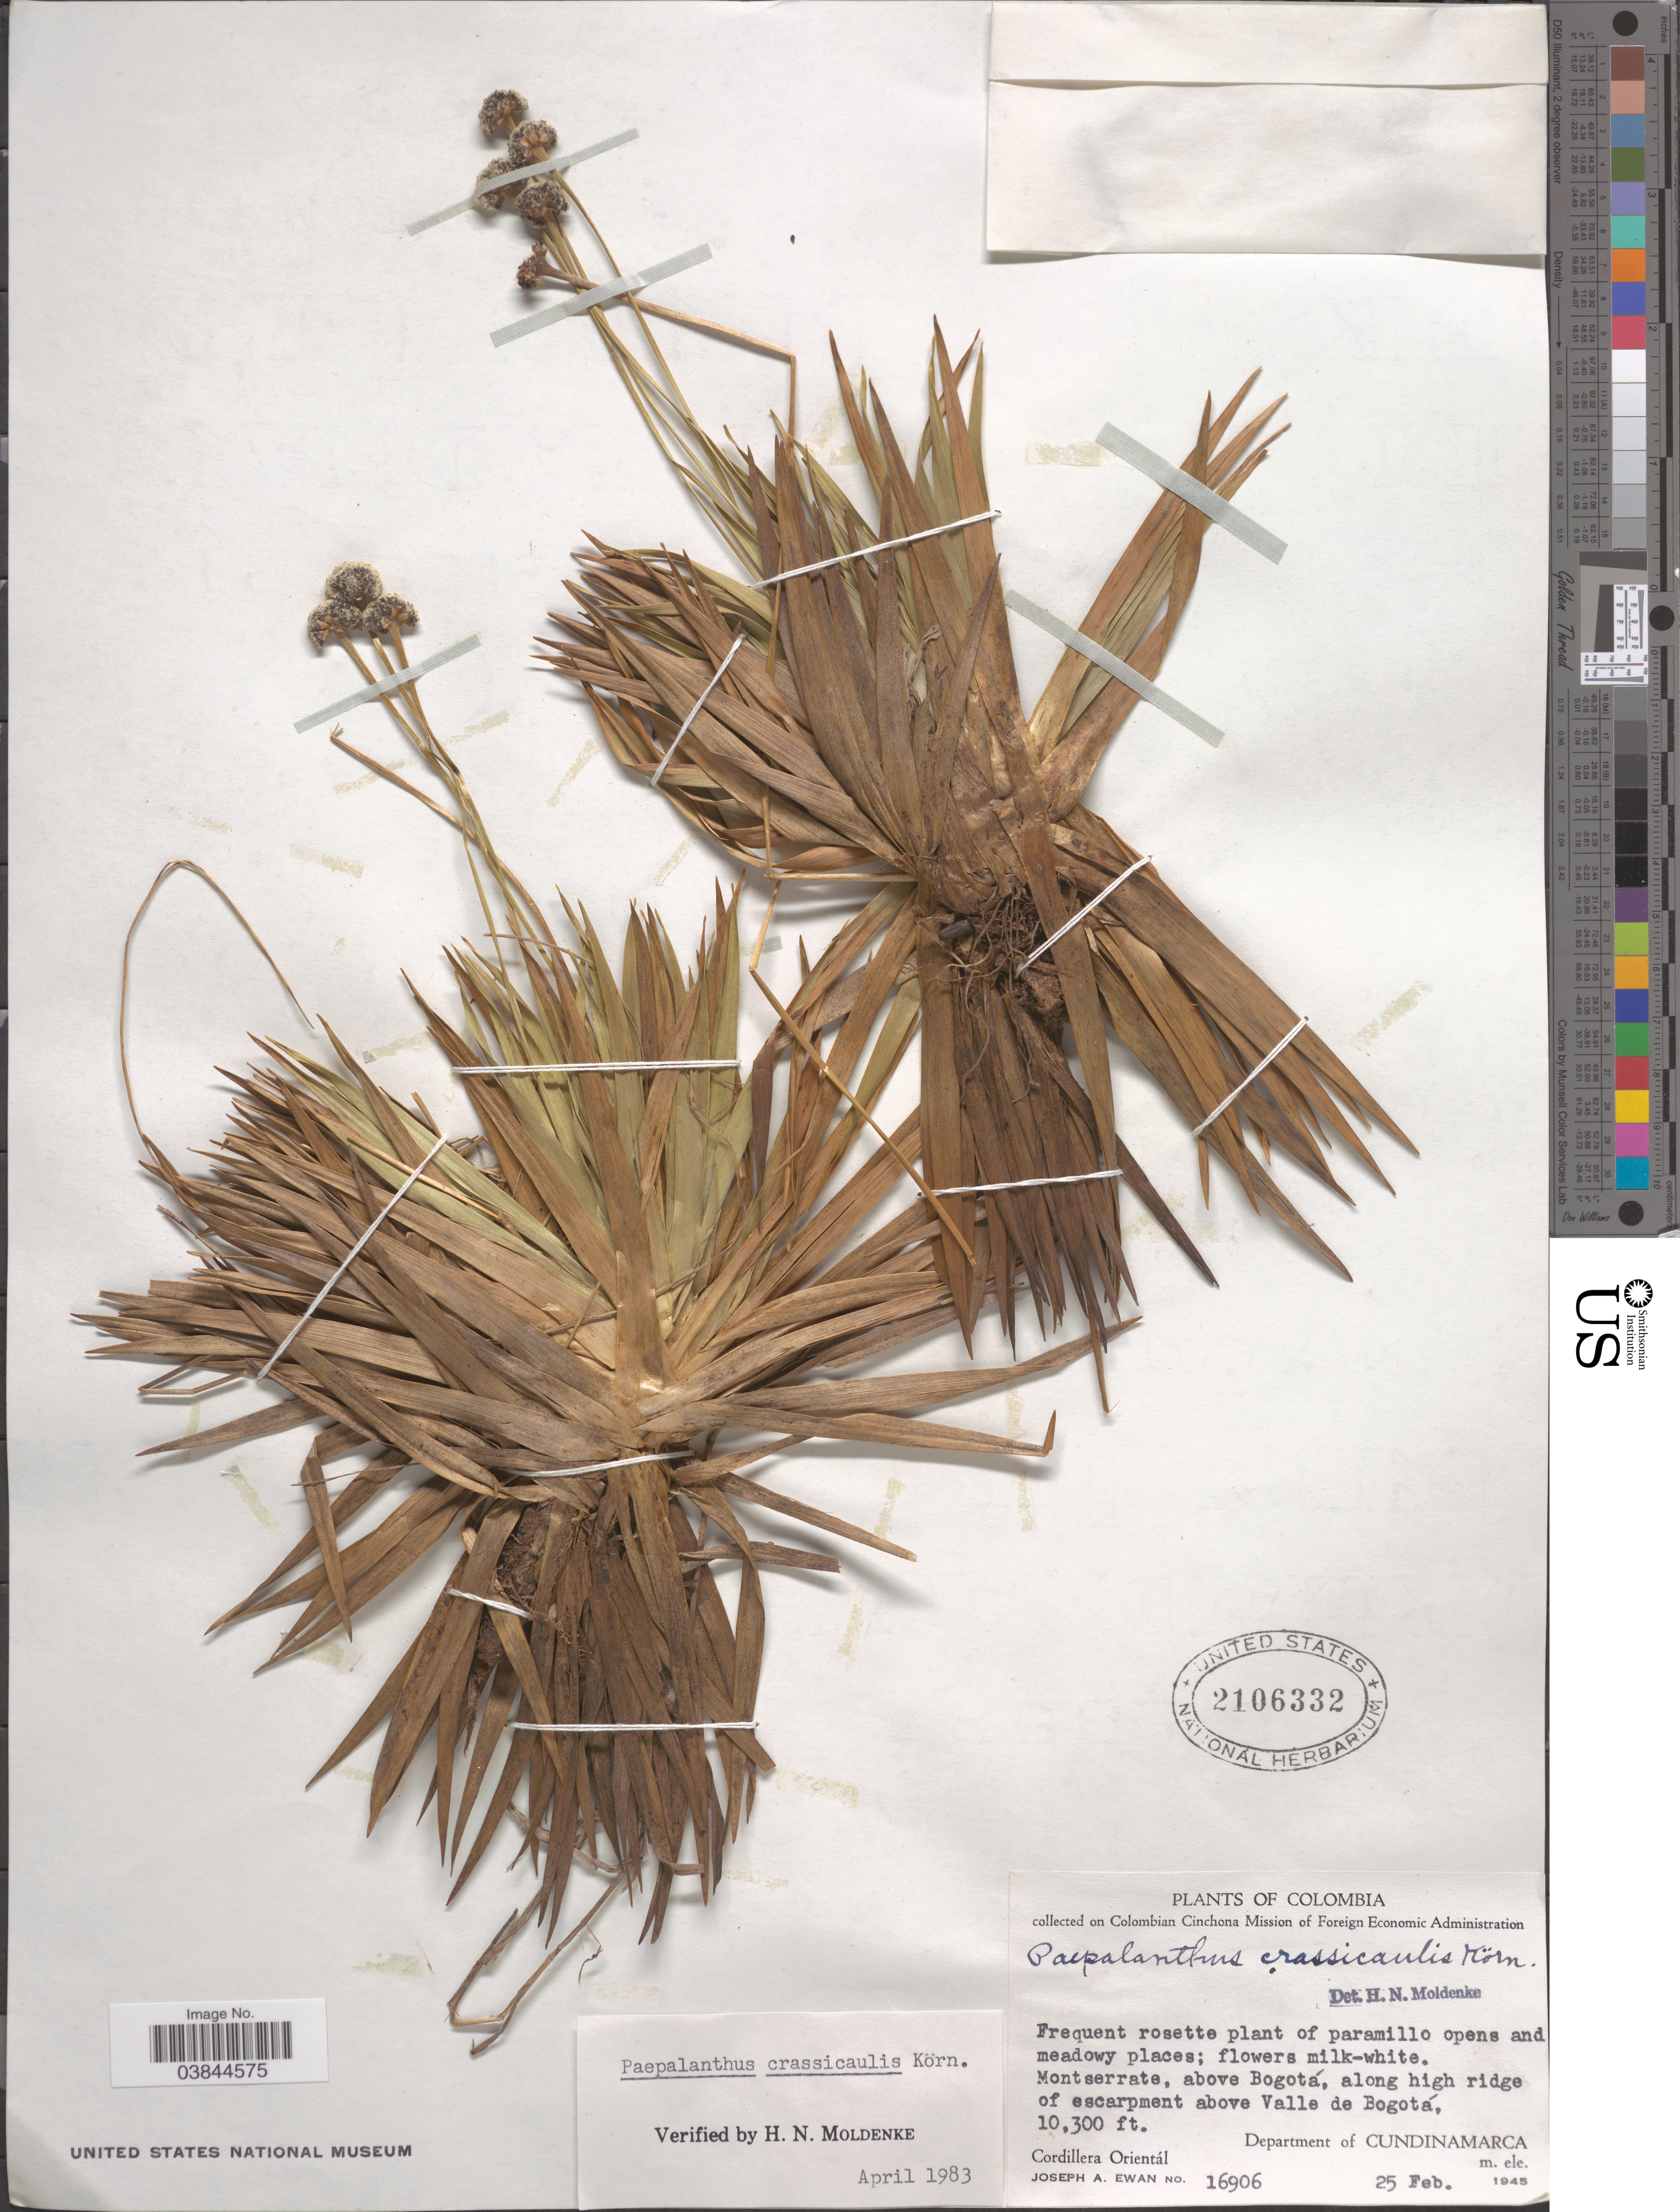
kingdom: Plantae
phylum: Tracheophyta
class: Liliopsida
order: Poales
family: Eriocaulaceae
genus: Paepalanthus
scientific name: Paepalanthus ensifolius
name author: (Kunth) Kunth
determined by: Sauthier, Laura Jeanne, (SPF), Universidade de Sao Paulo (BRAZIL)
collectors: J. A. Ewan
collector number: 16906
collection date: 1945-02-25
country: Colombia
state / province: Cundinamarca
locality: Montserrate, above Bogotá, along high ridge of escarpment above Valle de Bogotá. Department of Cundinamarca. Cordillera Orientál.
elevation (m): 3139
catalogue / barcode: US 2106332